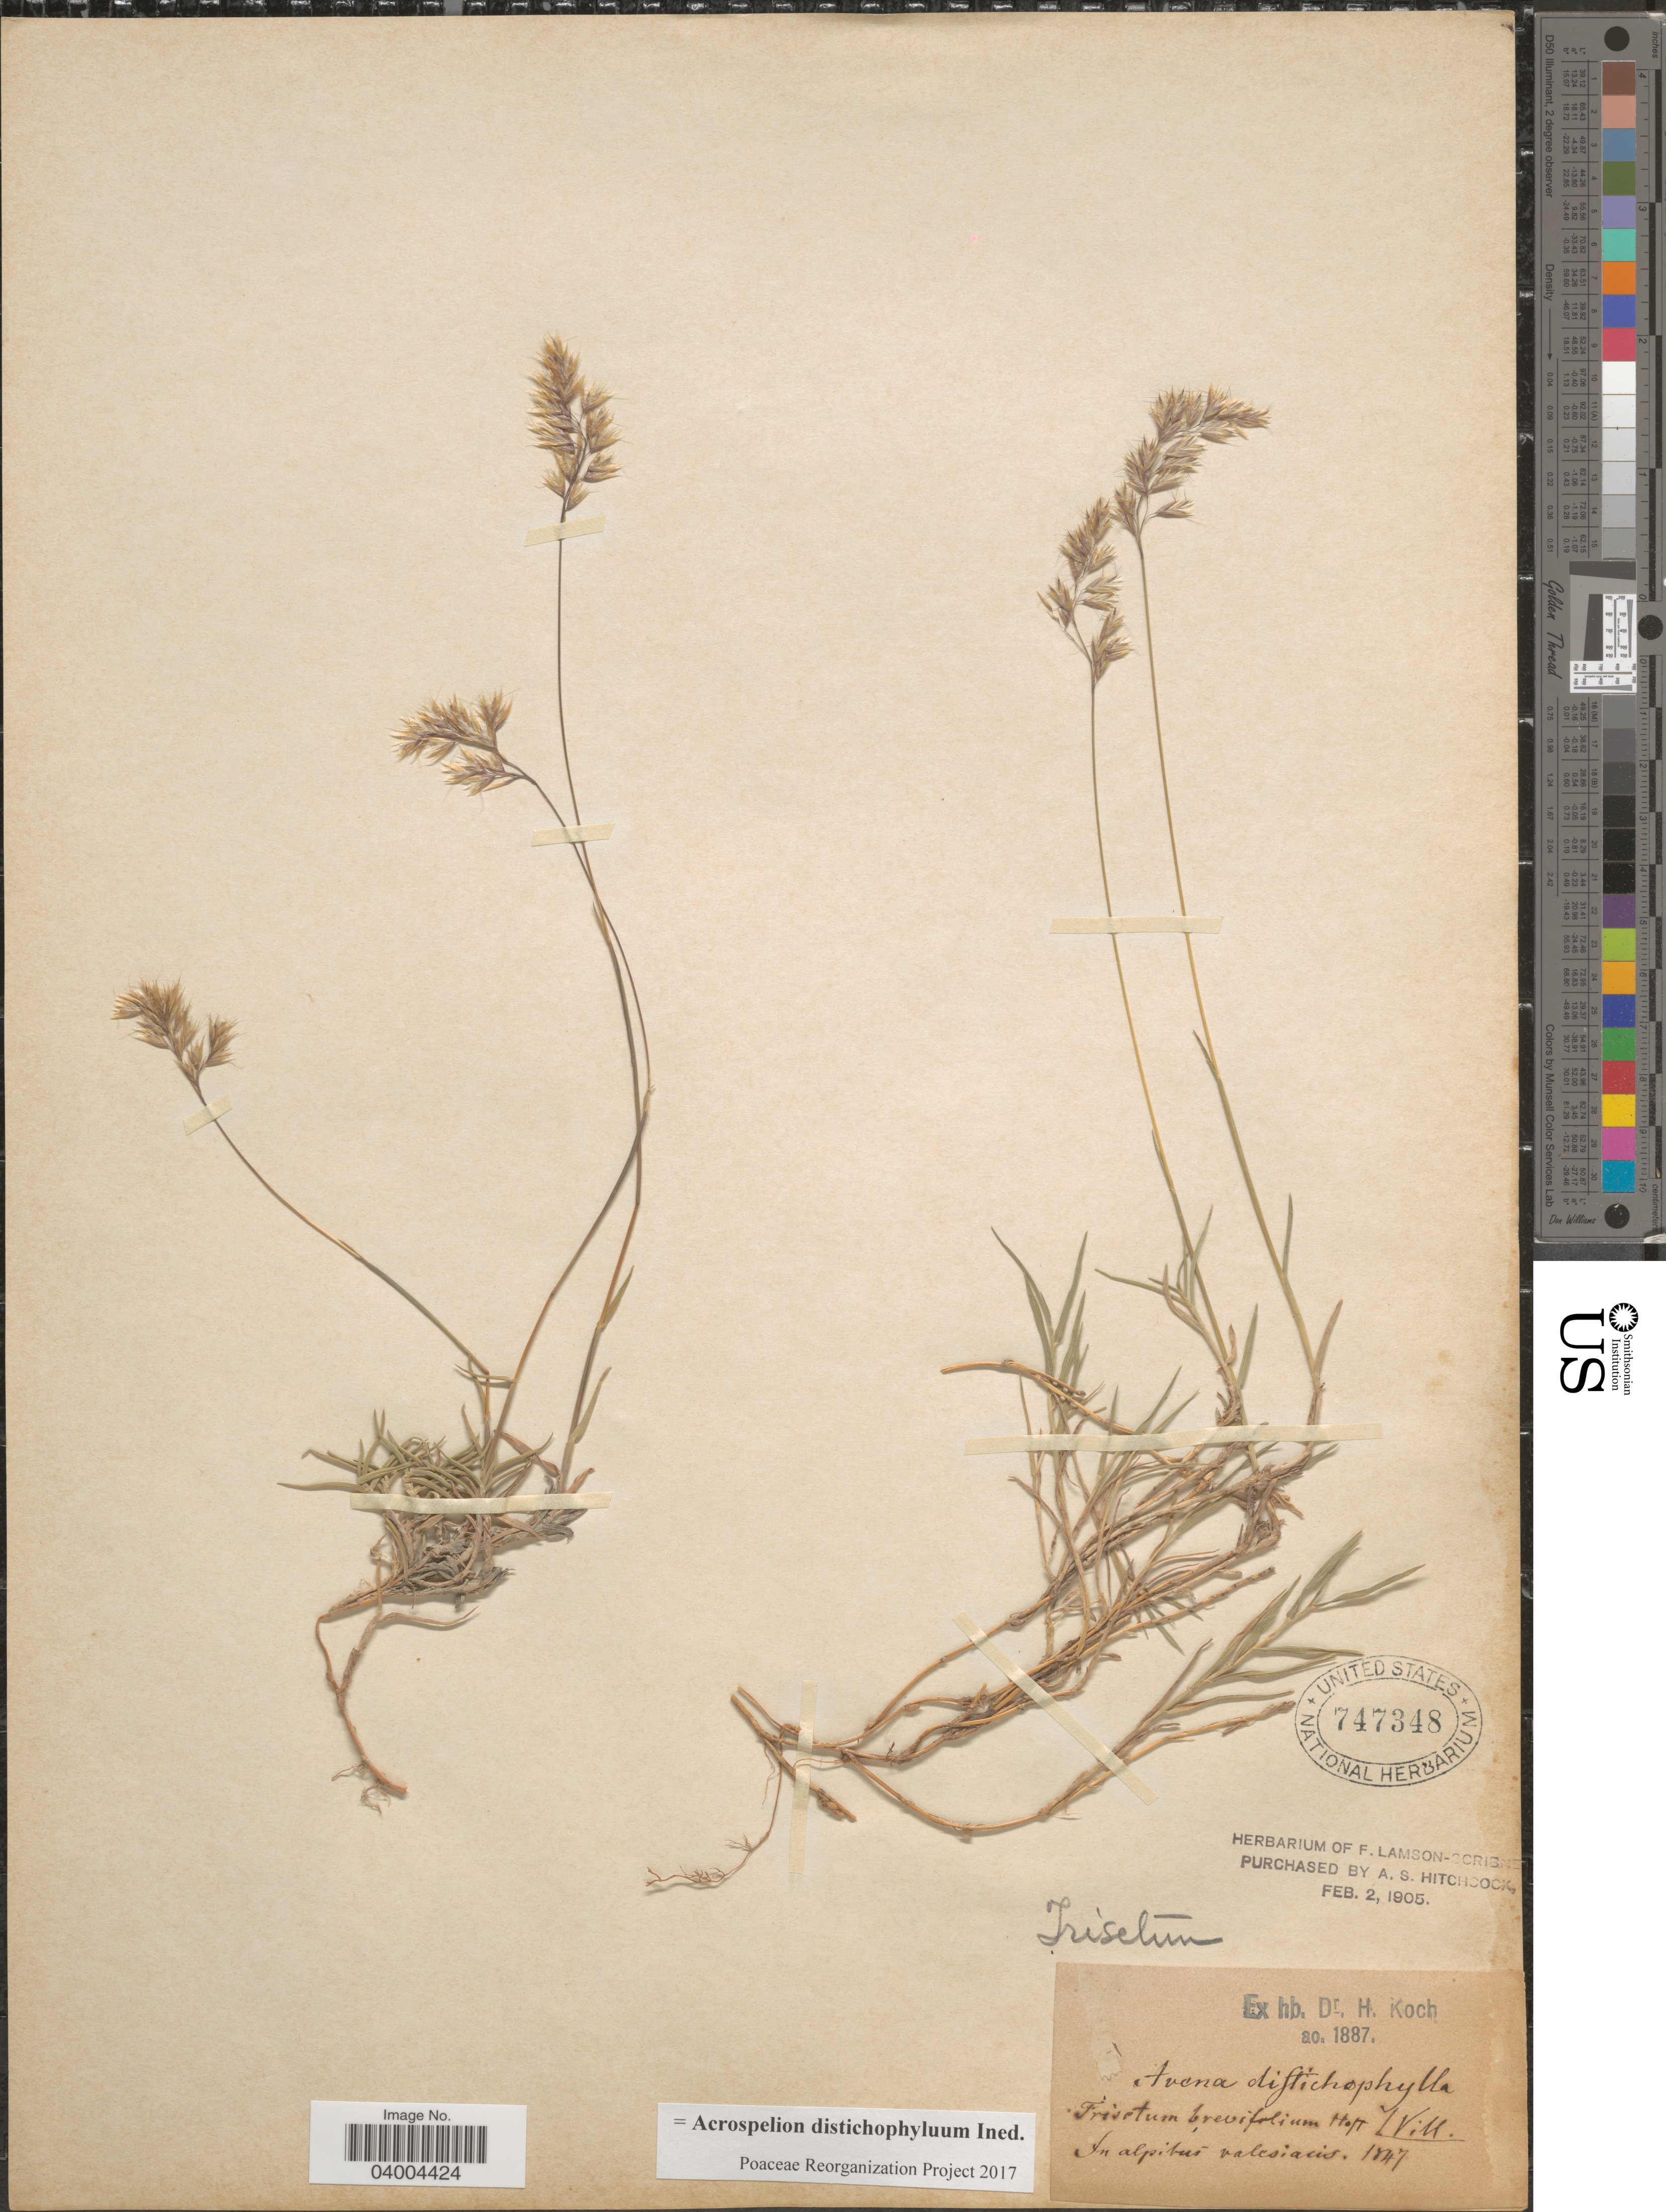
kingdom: Plantae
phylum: Tracheophyta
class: Liliopsida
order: Poales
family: Poaceae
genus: Acrospelion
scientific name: Acrospelion distichophyllum ined.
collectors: Ex herb. A. Koch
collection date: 1847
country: Switzerland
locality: In alpibus valesiacis.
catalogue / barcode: US 747348